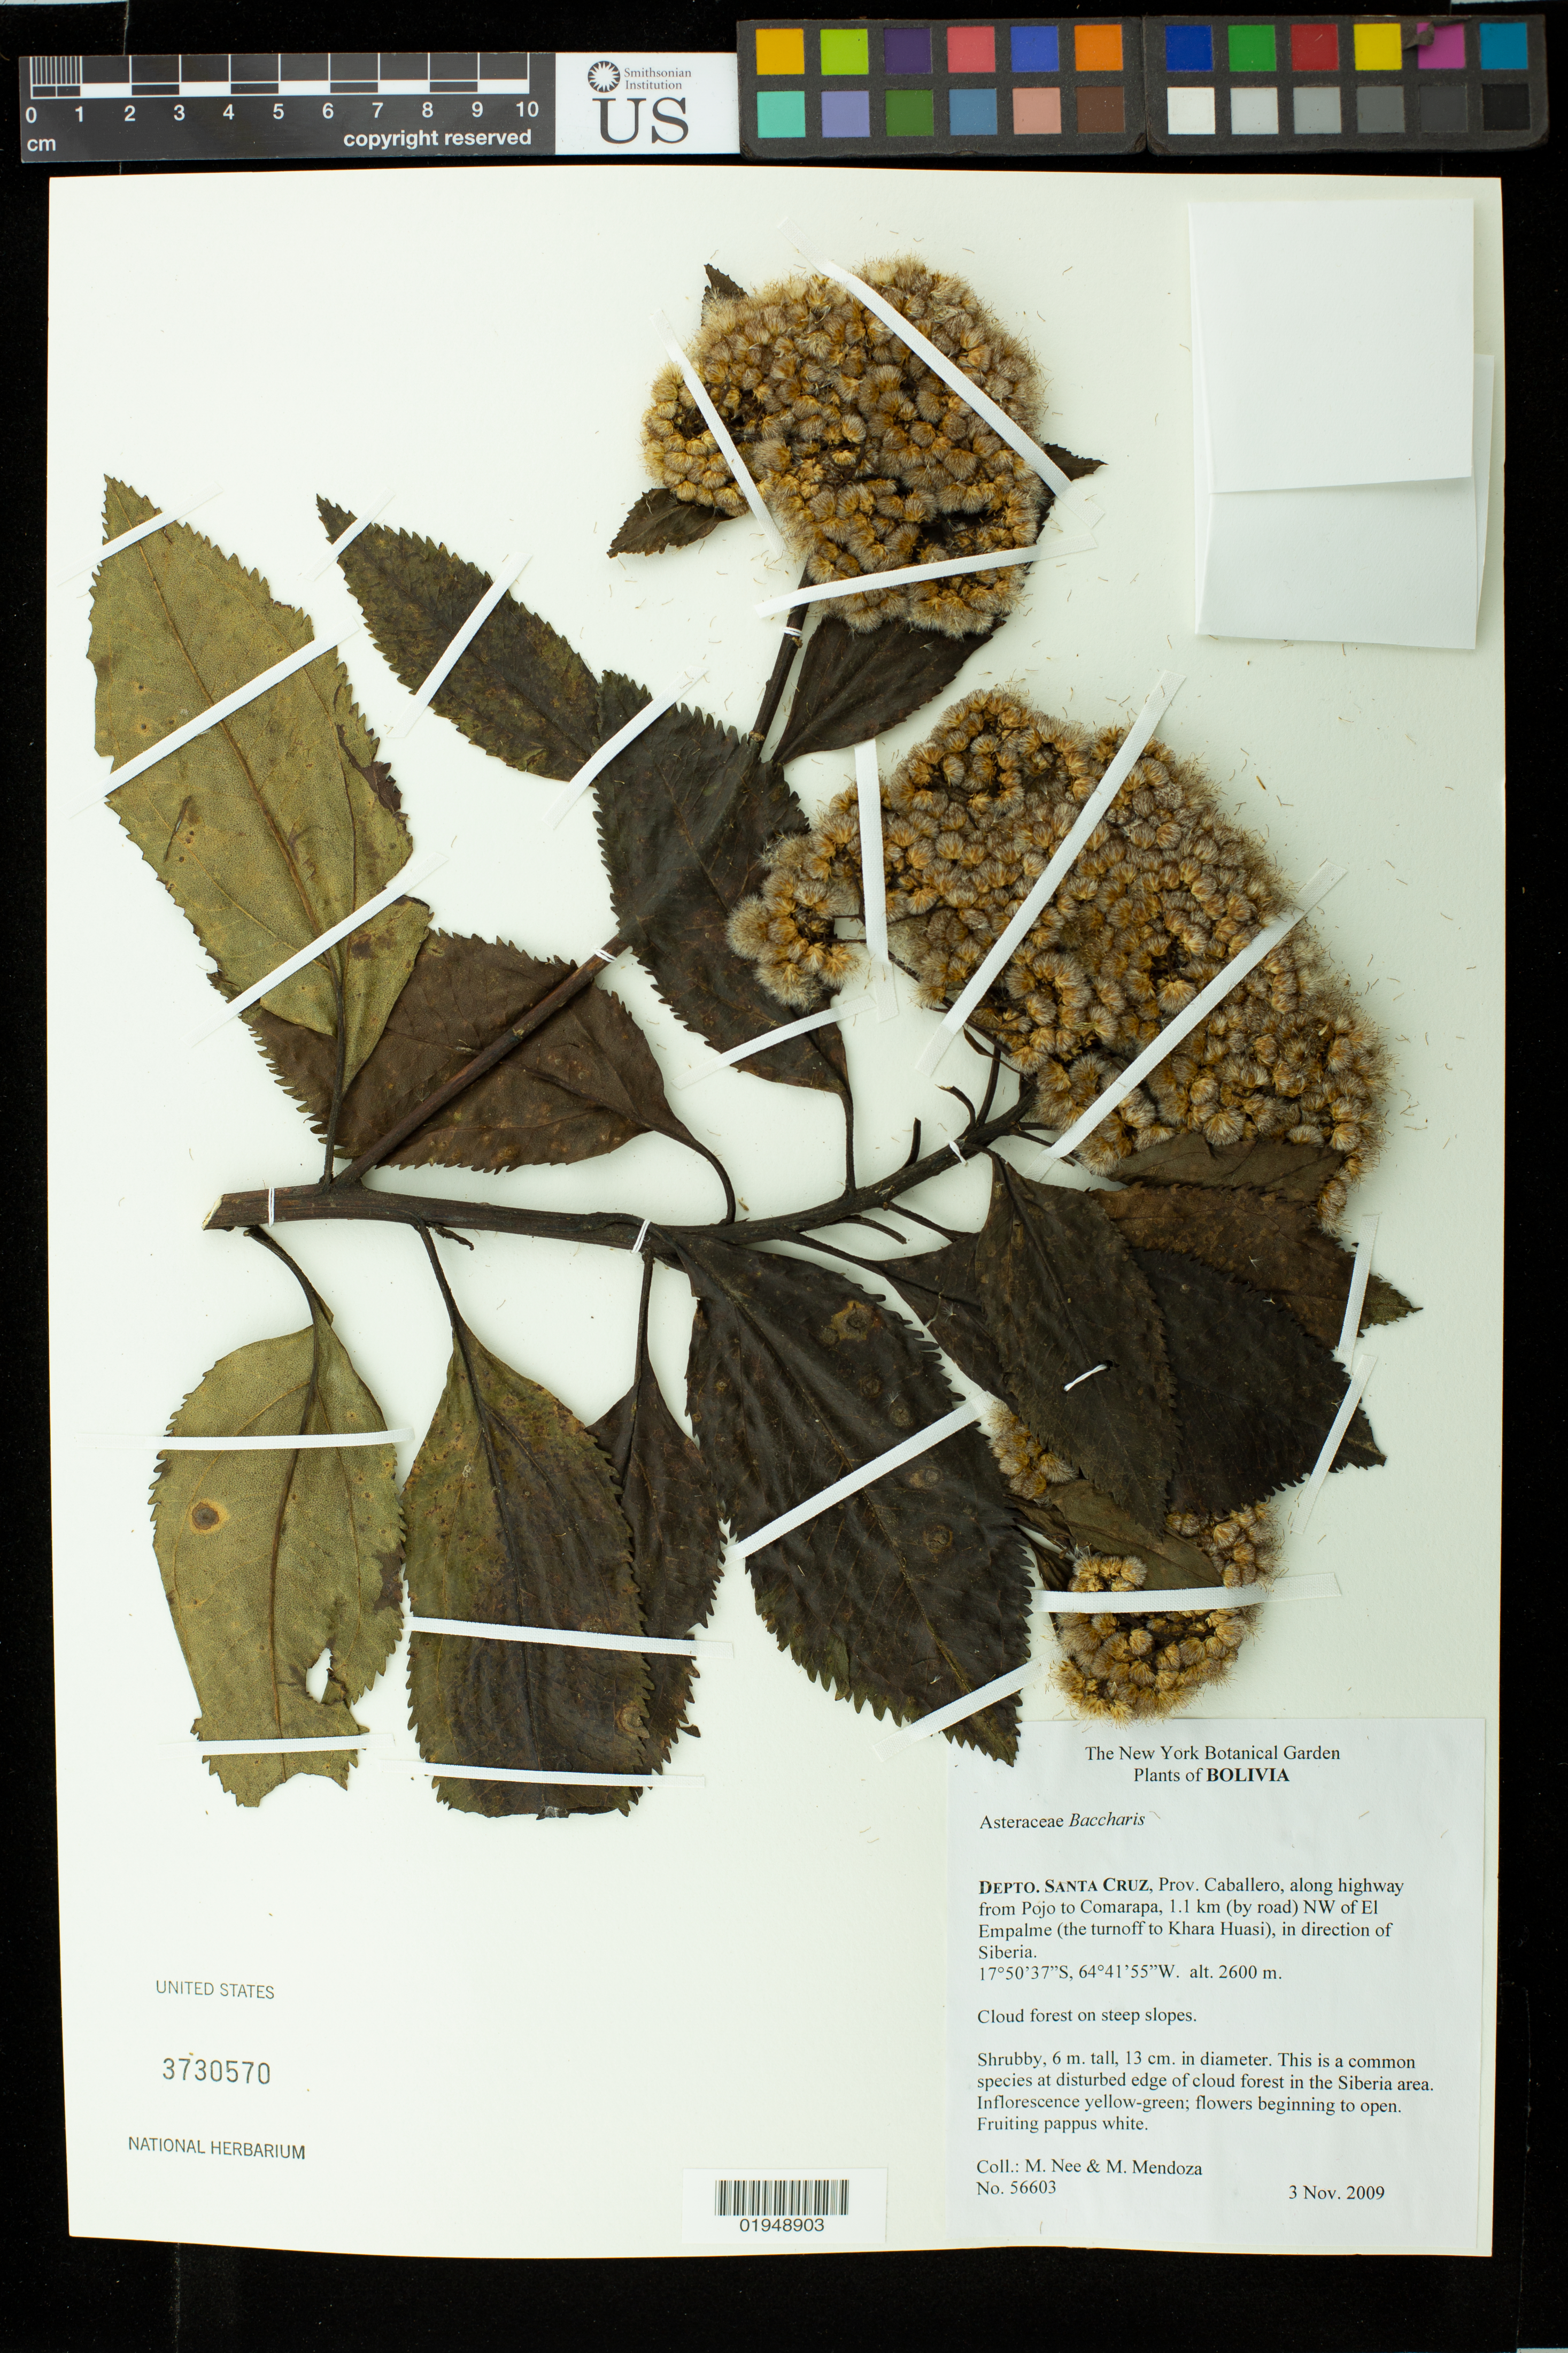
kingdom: Plantae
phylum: Tracheophyta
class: Magnoliopsida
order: Asterales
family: Asteraceae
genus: Baccharis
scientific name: Baccharis sp.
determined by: Pruski, J. F.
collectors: M. Nee & M. Mendoza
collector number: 56603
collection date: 2009-11-03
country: Bolivia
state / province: Santa Cruz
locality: Depto. Santa Cruz, Prov. Caballero, along highway from Pojo to Comarapa, 1.1 km (by road) NW of El Empalme (the turnoff to Khara Huasi), in direction of Siberia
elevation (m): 2600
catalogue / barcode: US 3730570